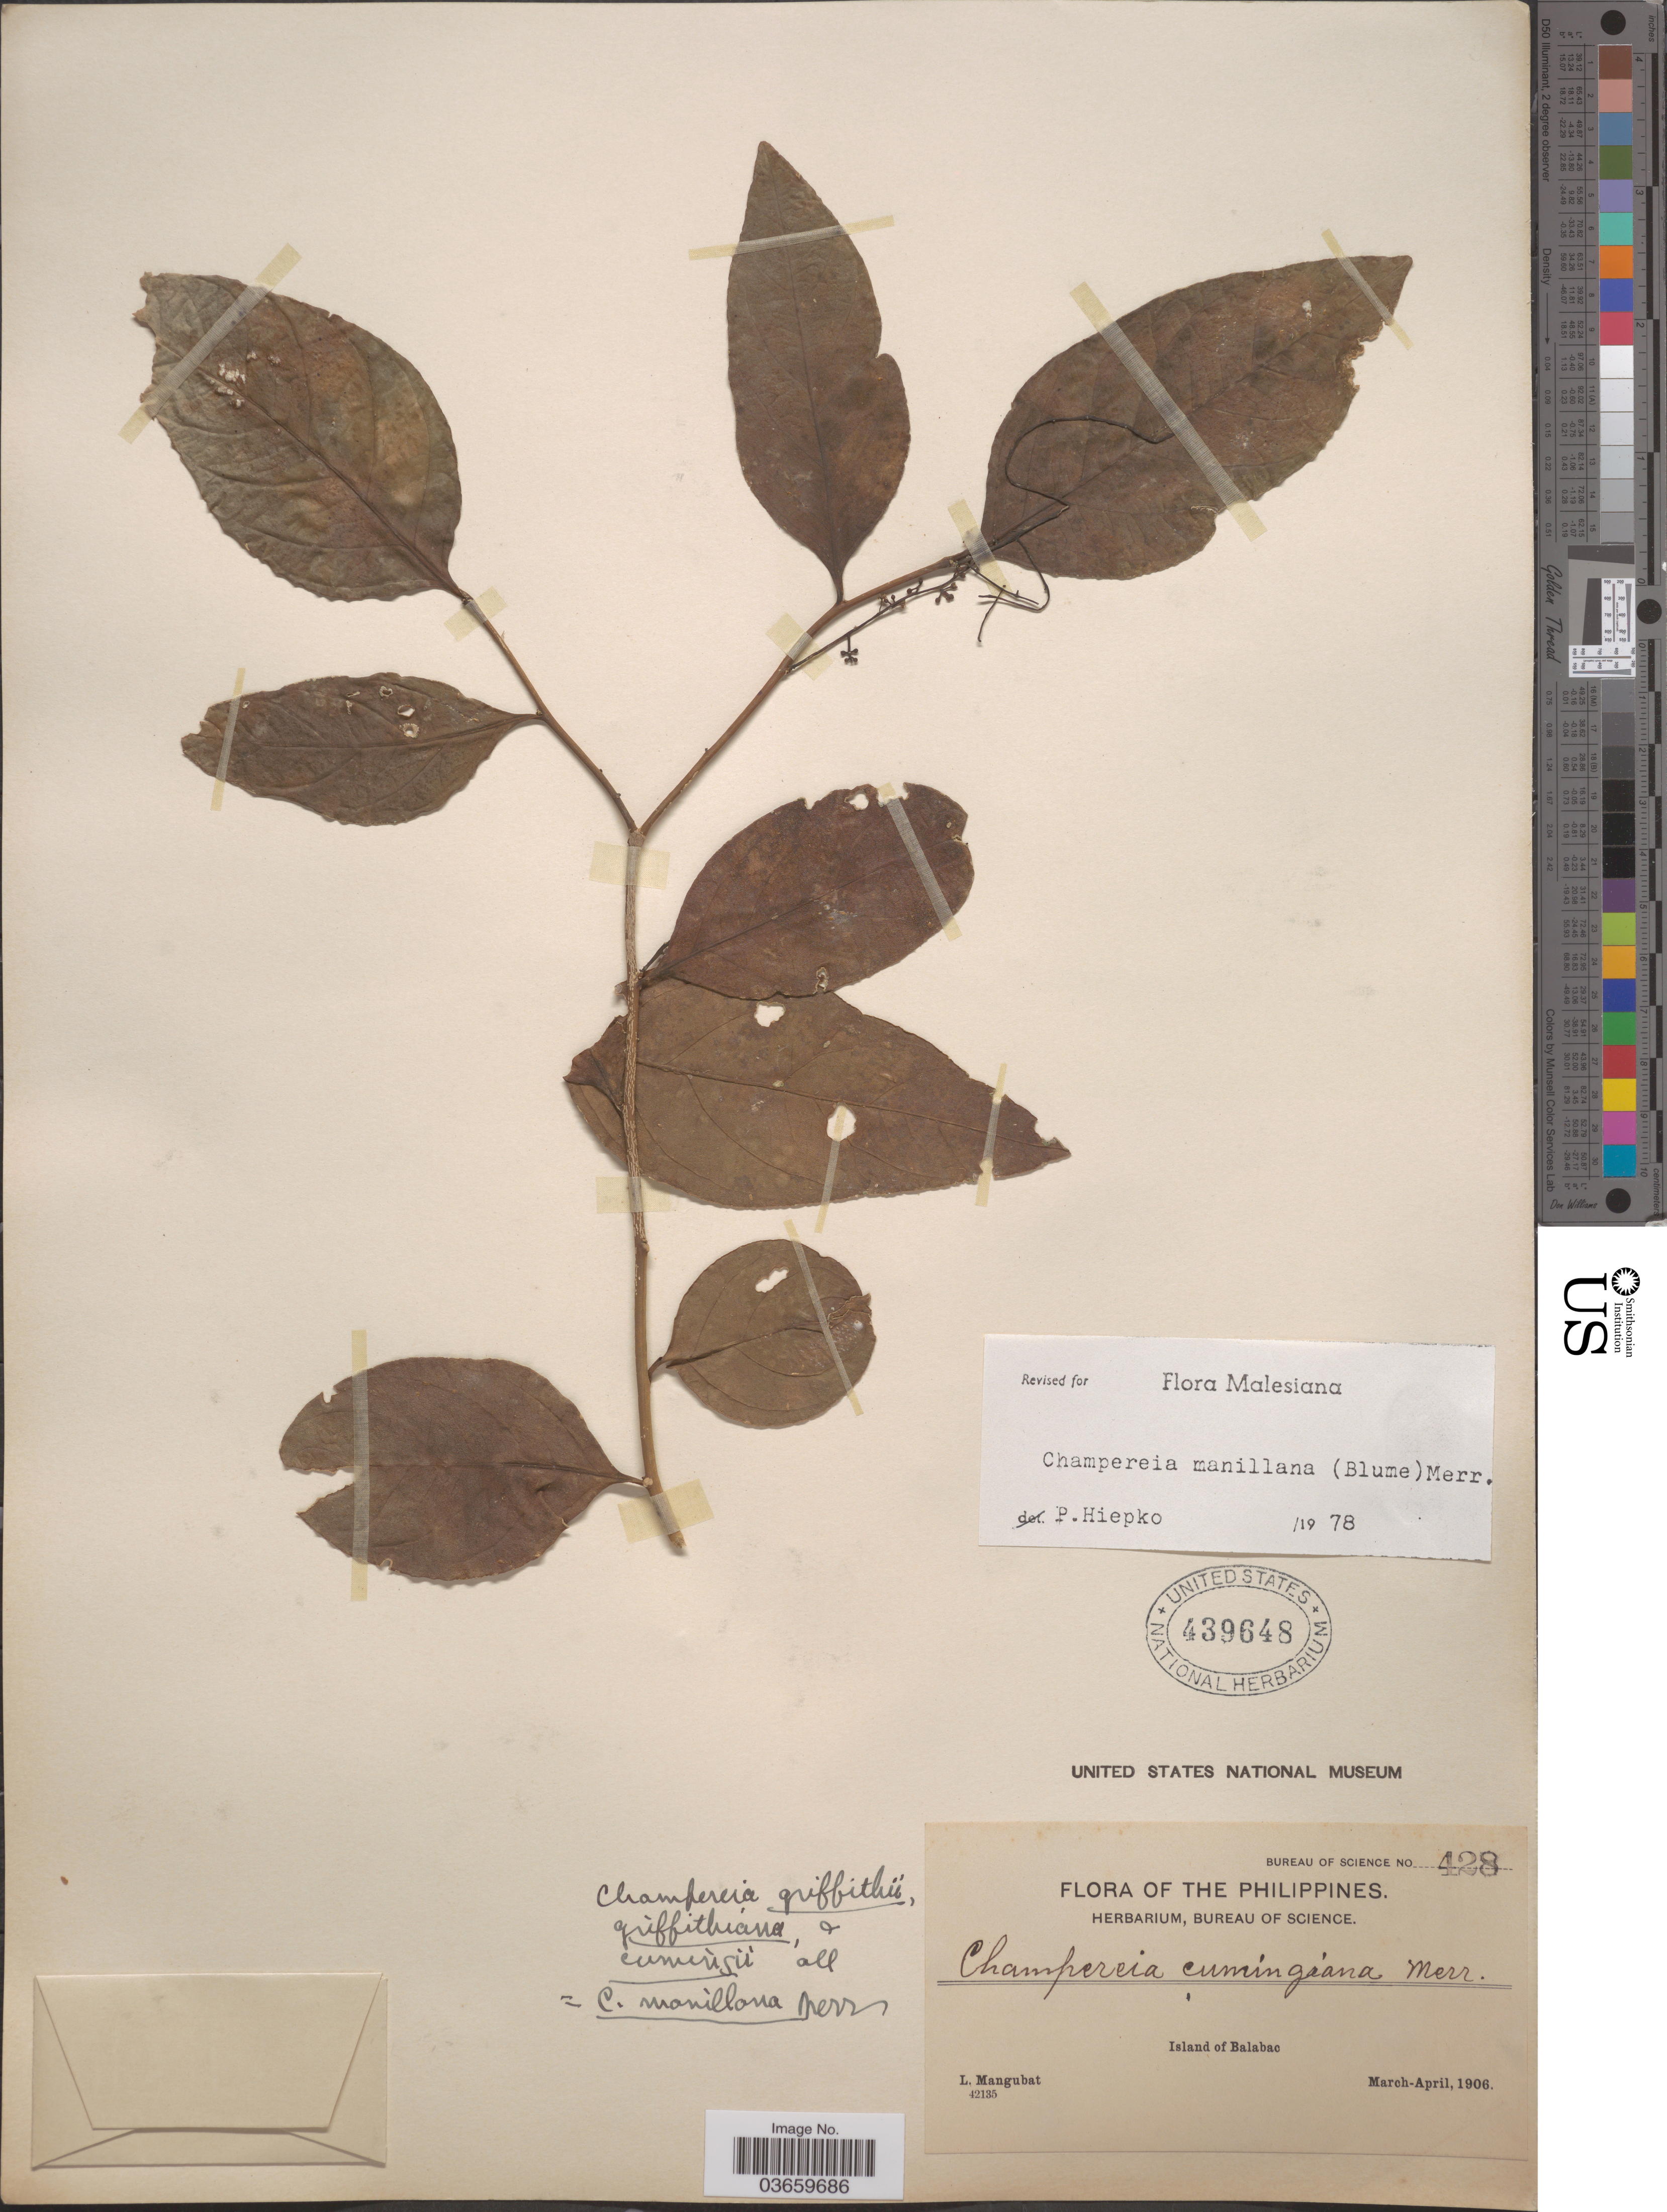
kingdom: Plantae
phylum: Tracheophyta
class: Magnoliopsida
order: Santalales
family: Opiliaceae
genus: Champereia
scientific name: Champereia manillana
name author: (Blume) Merr.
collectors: L. Mangubat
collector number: Bureau of Science 428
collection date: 1906-03/1906-04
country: Philippines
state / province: Mimaropa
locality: Island of Balabac.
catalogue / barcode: US 439648